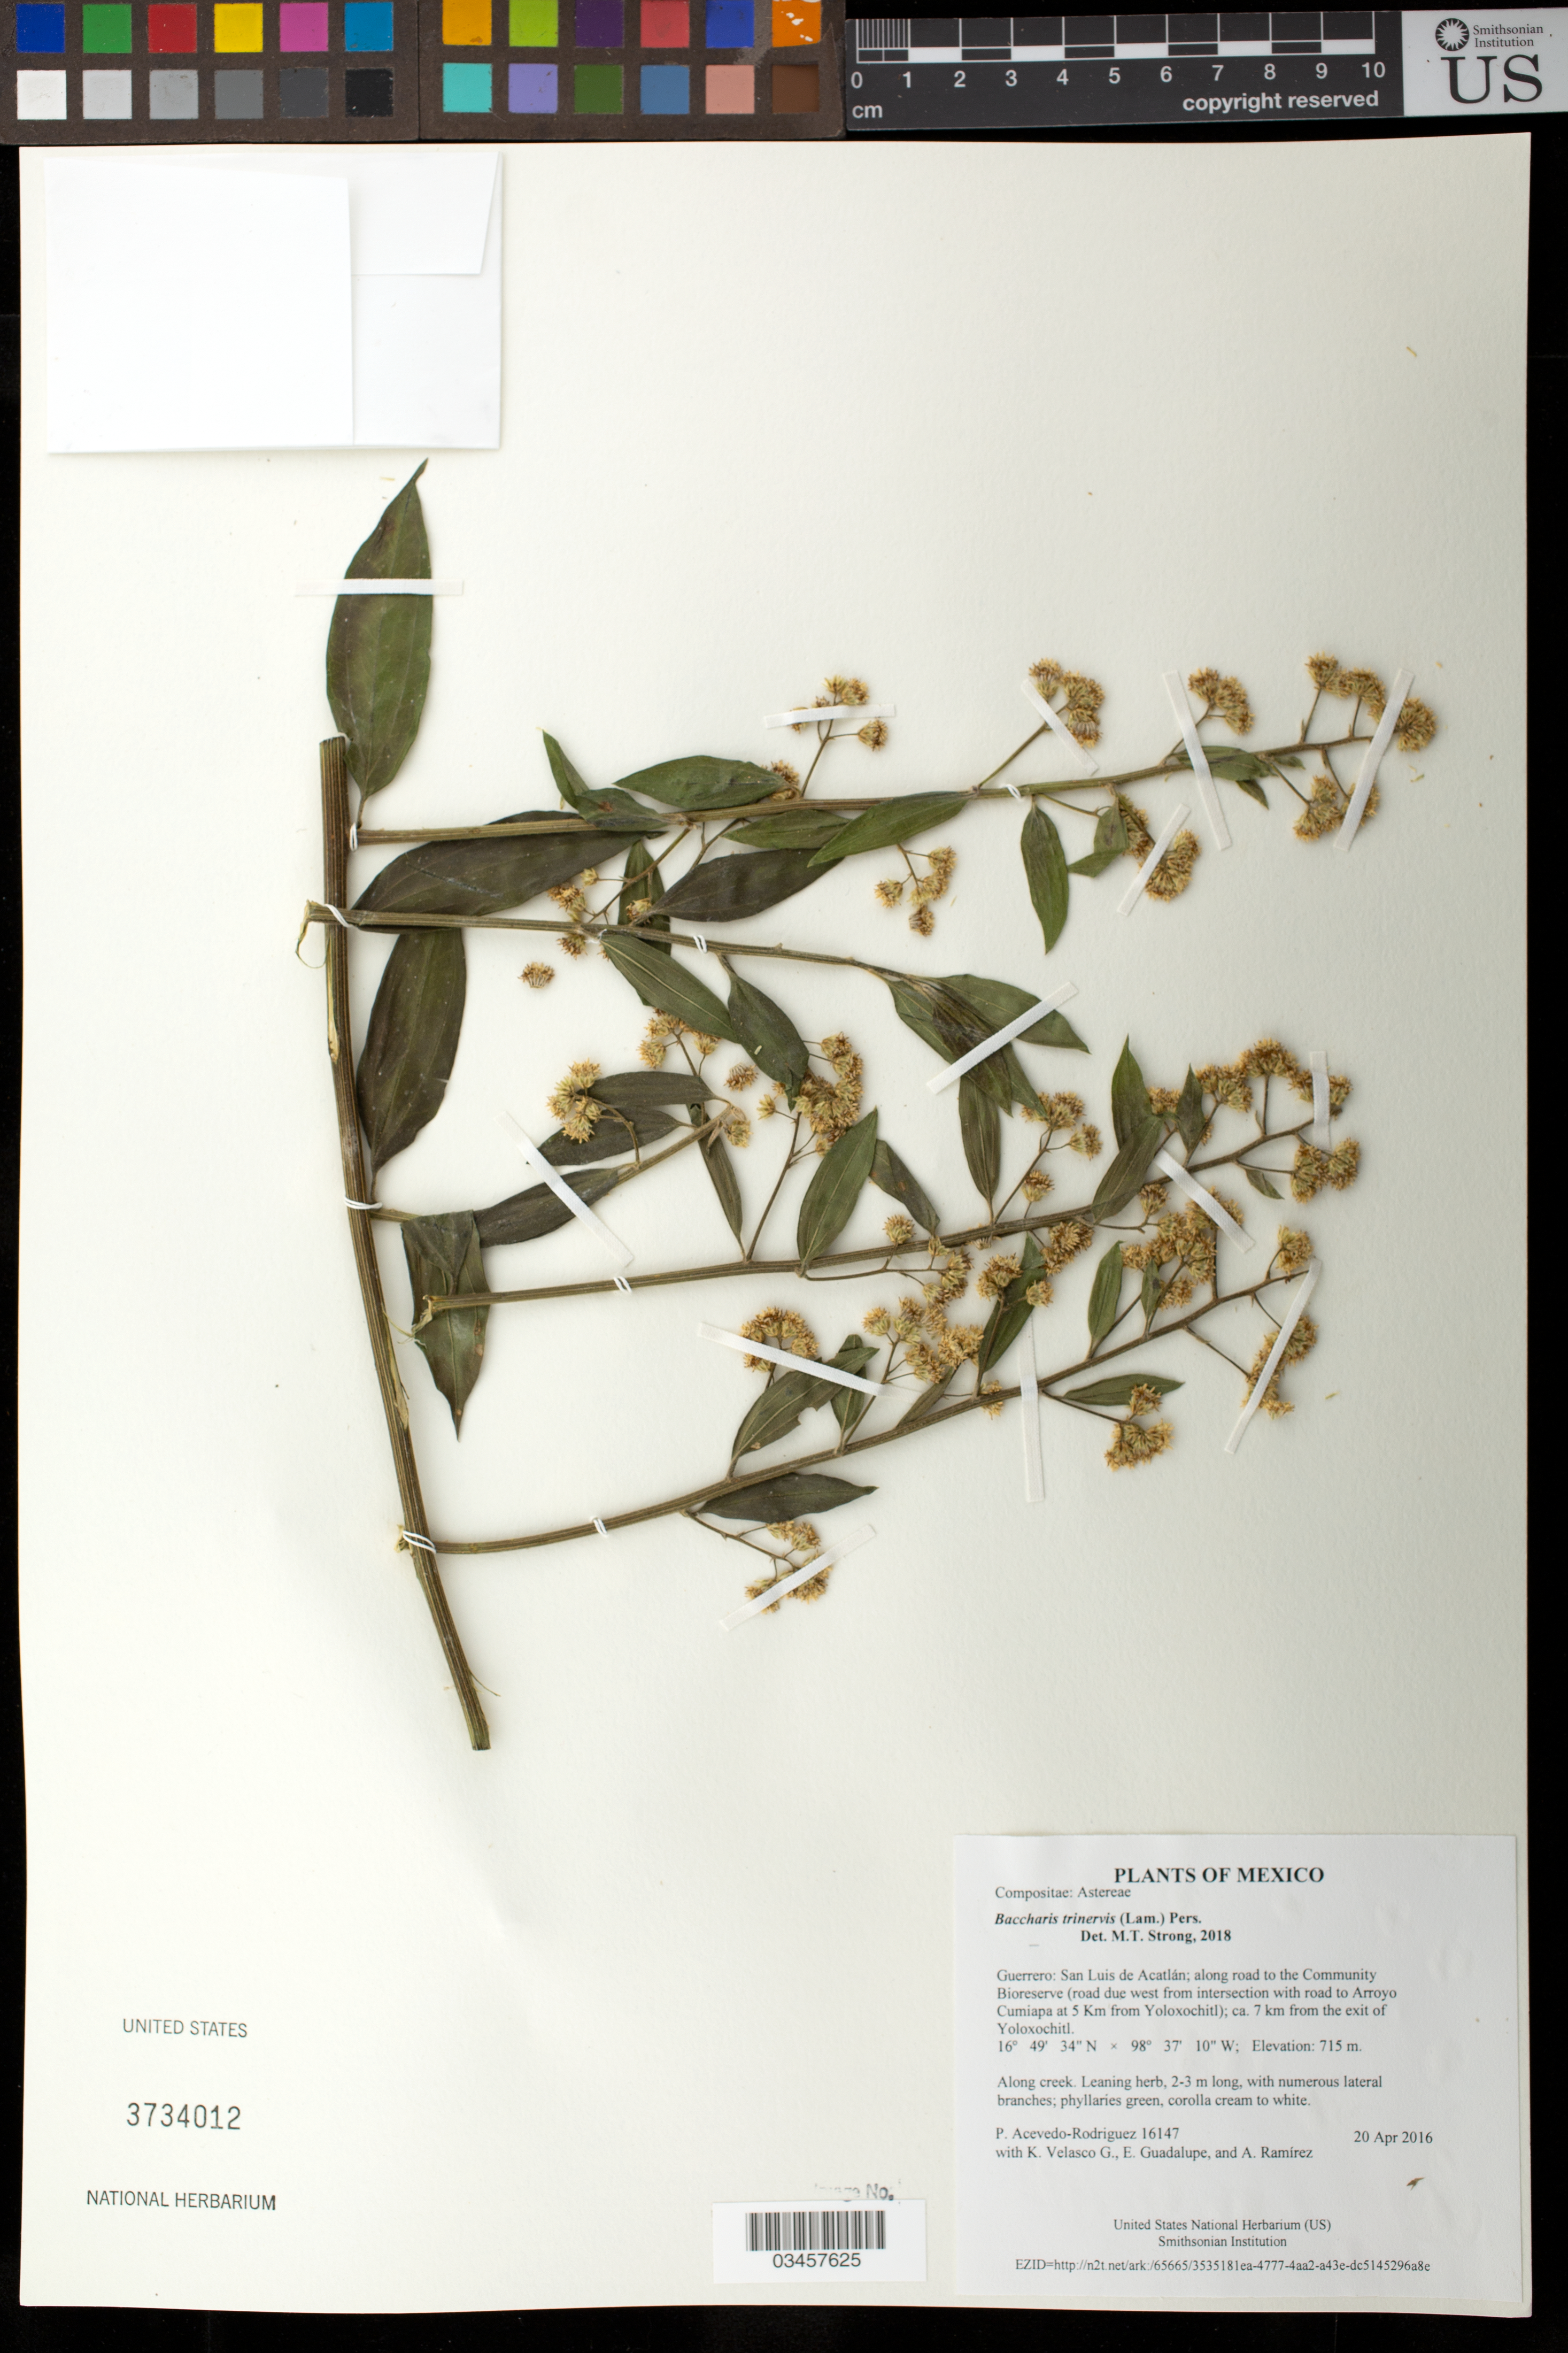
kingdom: Plantae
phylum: Tracheophyta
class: Magnoliopsida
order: Asterales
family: Asteraceae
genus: Baccharis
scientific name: Baccharis trinervis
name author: (Lam.) Pers.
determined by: Strong, Mark T., (BOT), Smithsonian Institution - National Museum of Natural History (UNITED STATES)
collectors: P. Acevedo-Rodr., K. Velasco G., E. Guadalupe & A. Ramírez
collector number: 16147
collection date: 2016-04-20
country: Mexico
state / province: Guerrero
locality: San Luis de Acatlán; along road to the Community Bioreserve (rd due west from intersection with rd to Arroyo Cumiapa at 5 Km from Yoloxochitl); ca. 7 km from the exit of Yoloxochitl.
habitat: Along creek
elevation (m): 715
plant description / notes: US, NY, MO, K, P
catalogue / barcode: US 3734012